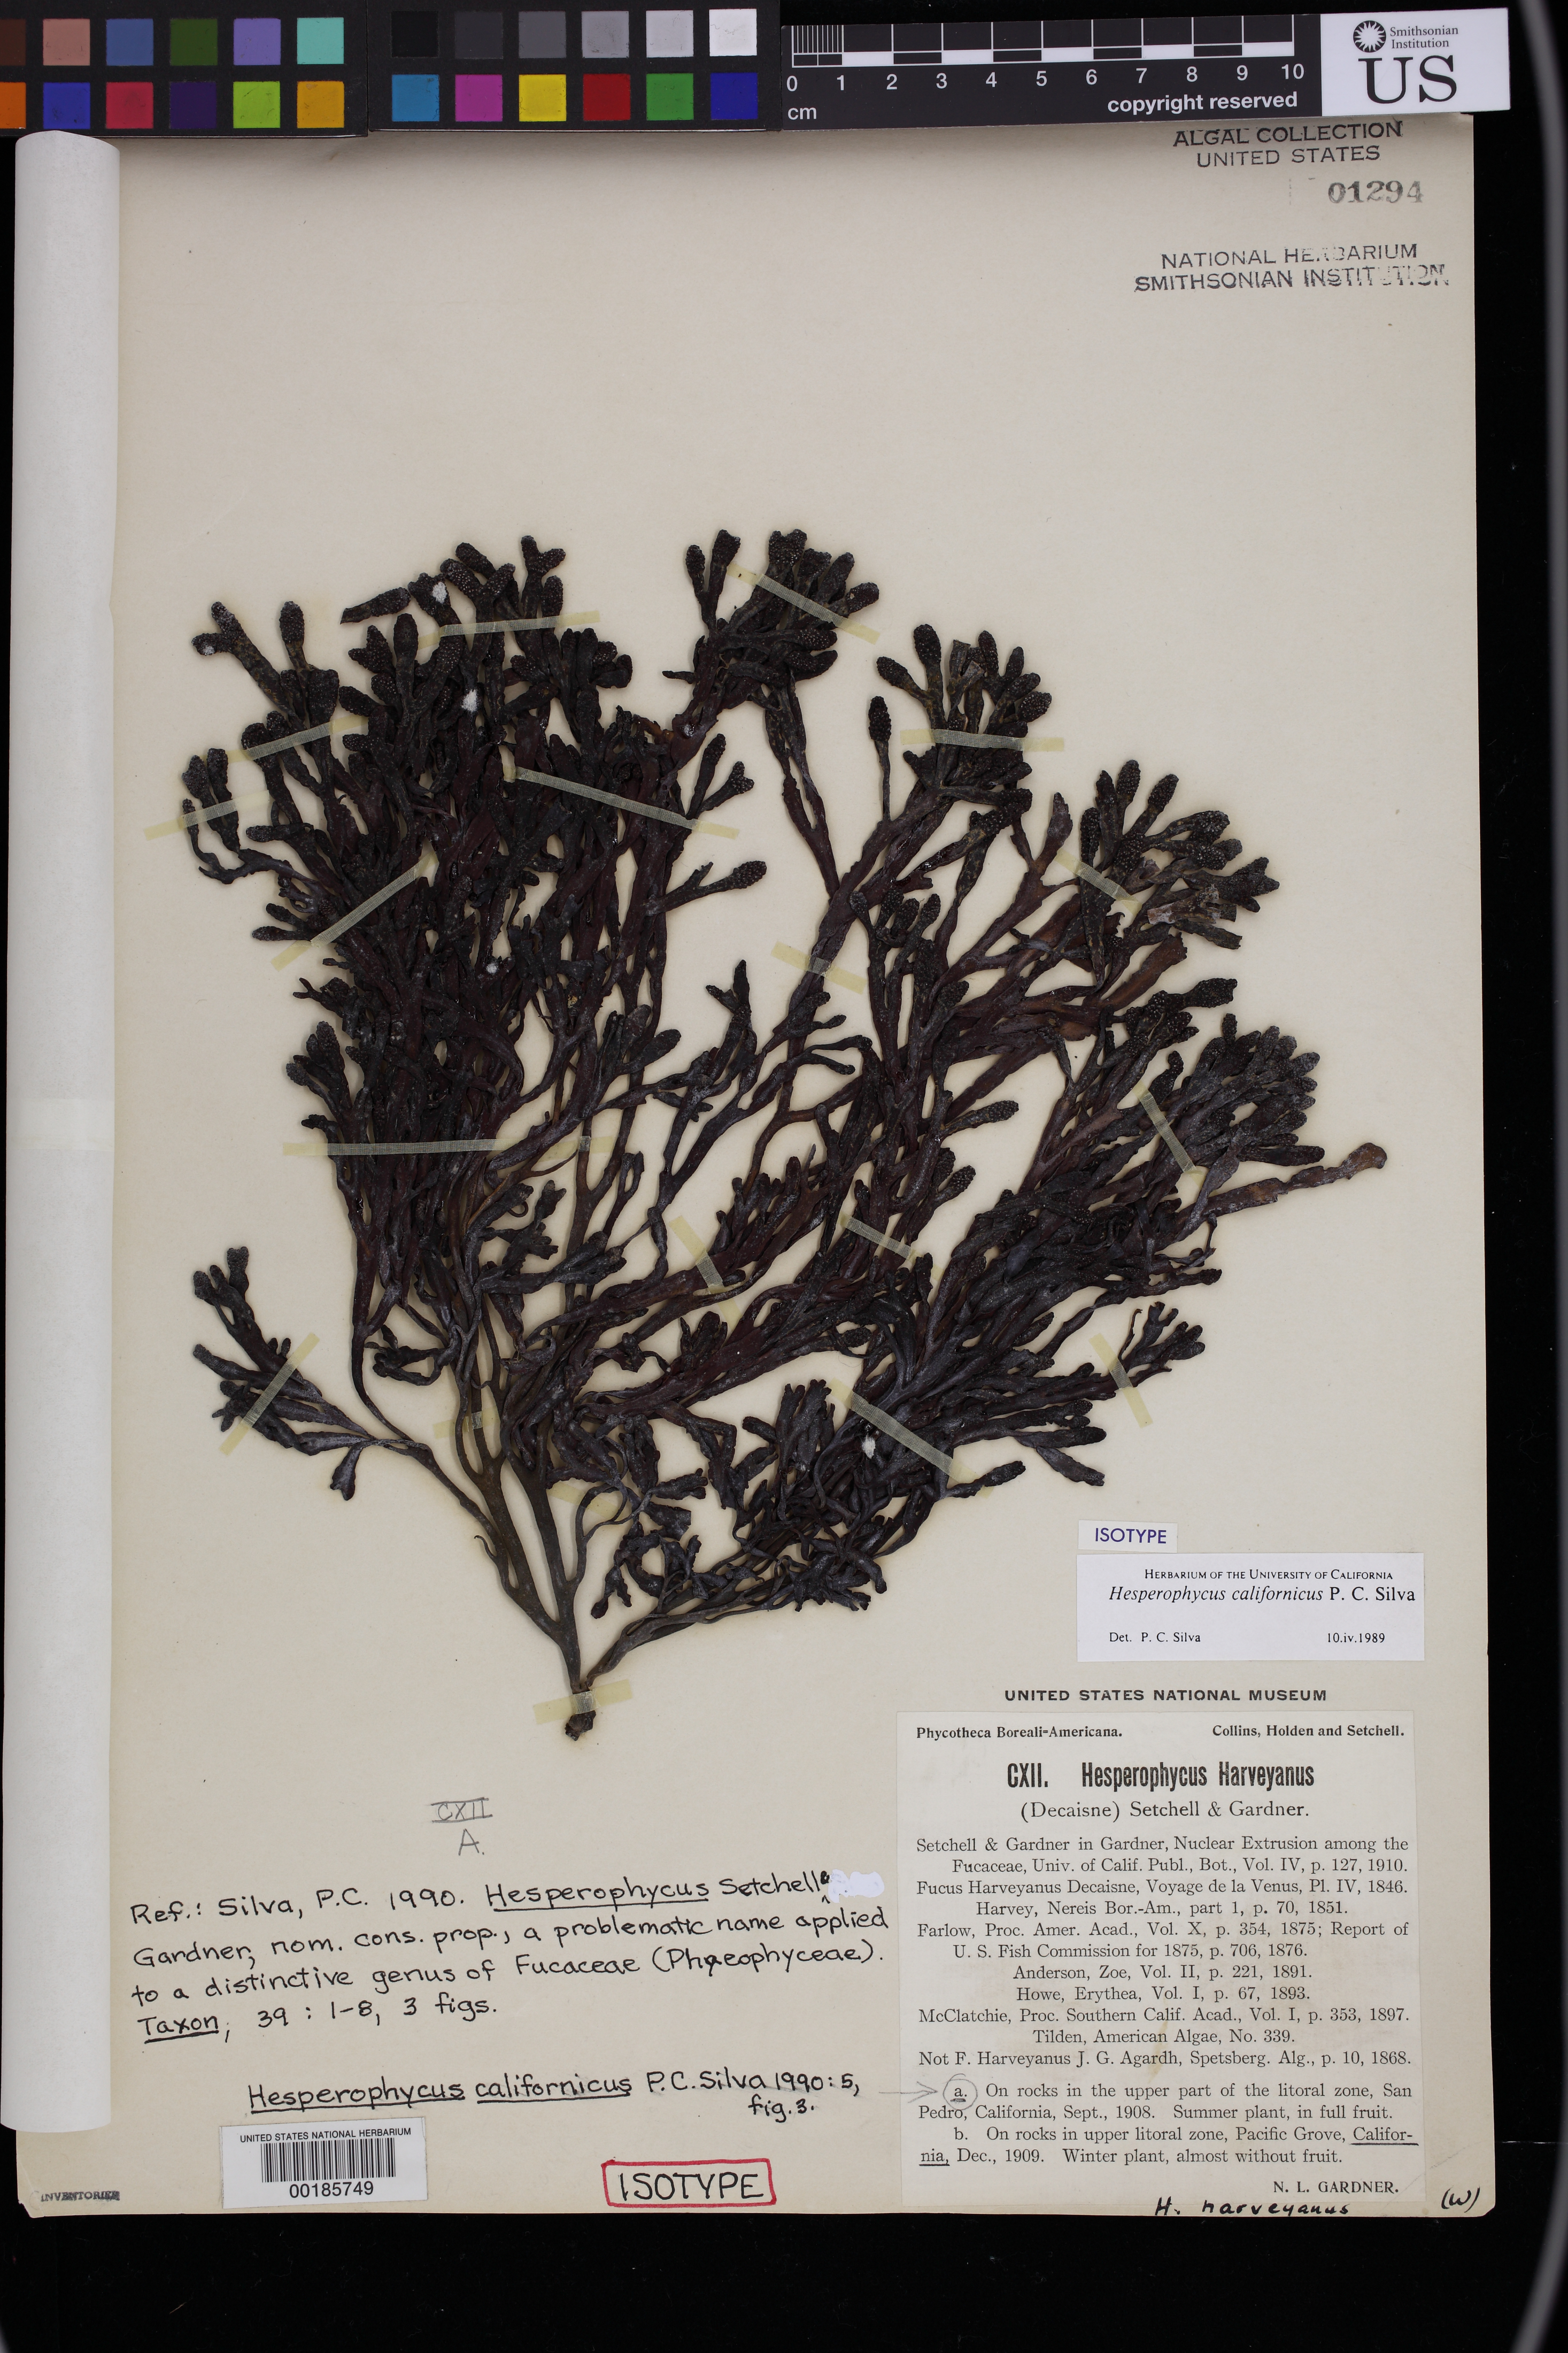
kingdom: Chromista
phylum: Ochrophyta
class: Phaeophyceae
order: Fucales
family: Fucaceae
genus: Hesperophycus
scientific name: Hesperophycus californicus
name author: P.C. Silva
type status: Isotype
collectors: N. Gardner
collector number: PB-A CXIIa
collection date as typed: Sep 1908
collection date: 1908-09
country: United States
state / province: California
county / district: Los Angeles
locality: San Pedro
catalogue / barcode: US 1294